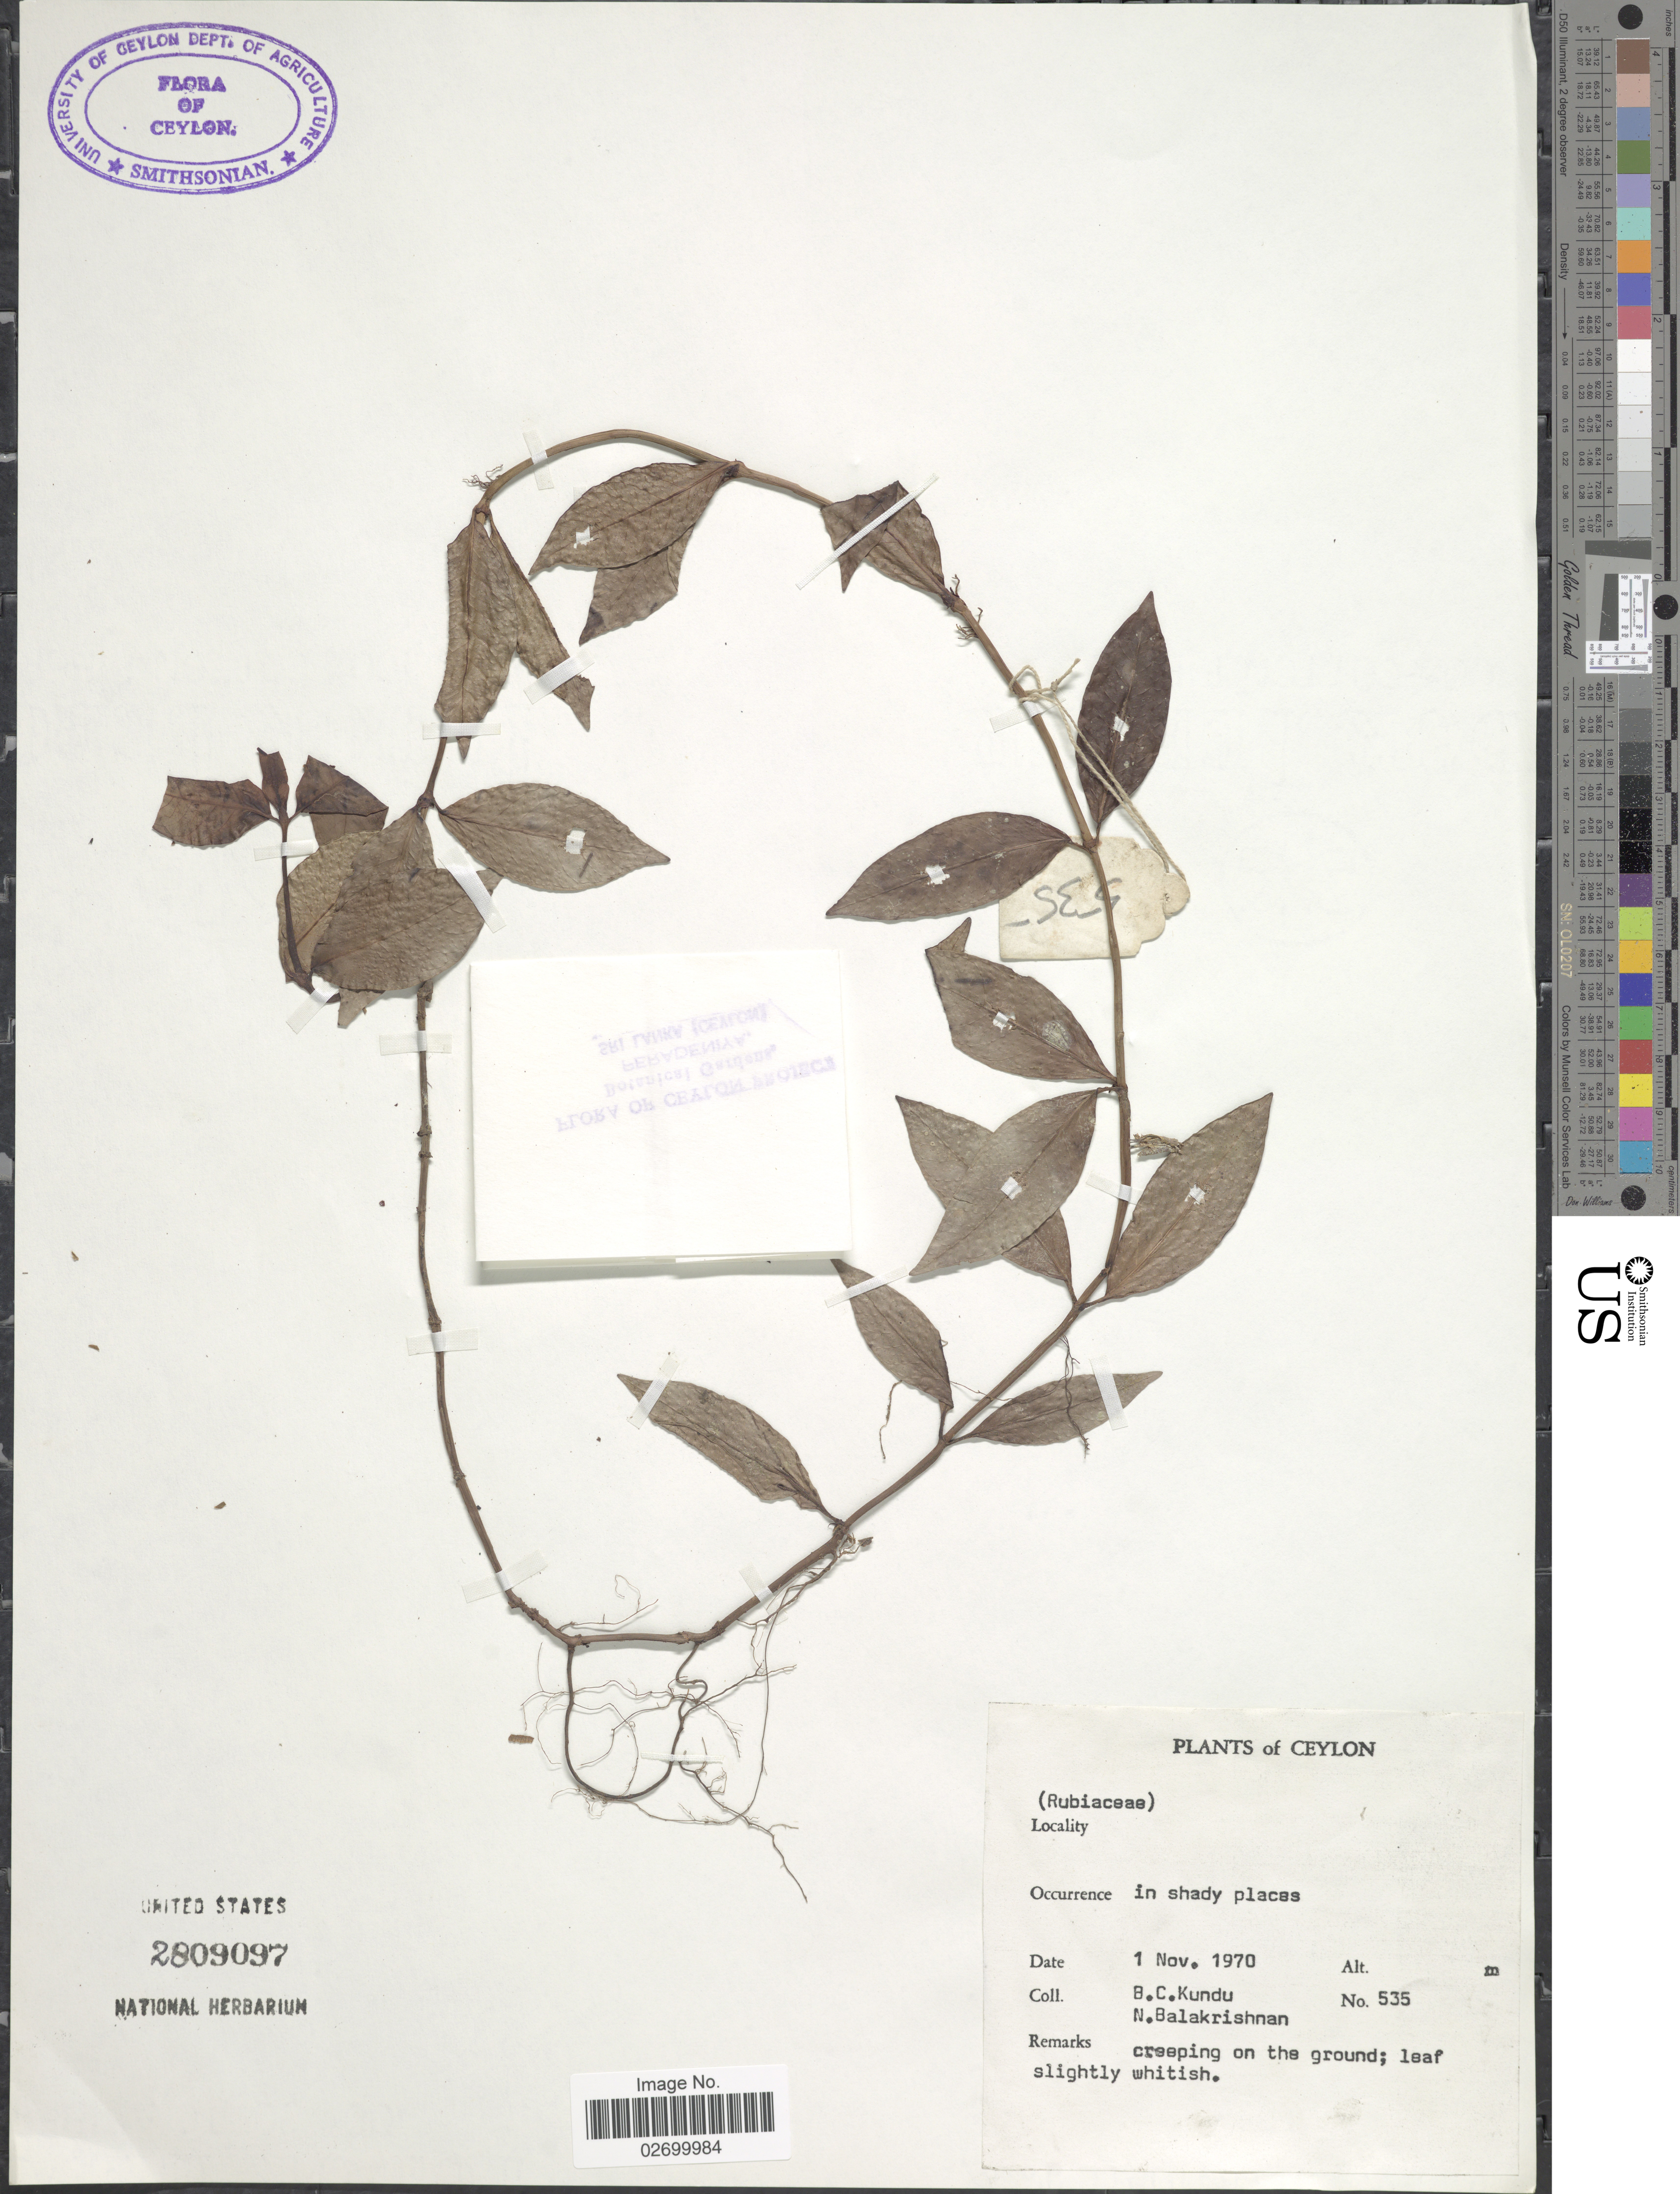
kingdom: Plantae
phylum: Tracheophyta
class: Magnoliopsida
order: Gentianales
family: Rubiaceae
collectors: B. C. Kundu & N. Balakrishnan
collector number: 535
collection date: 1970-11-01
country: Sri Lanka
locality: Ceylon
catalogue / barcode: US 2809097